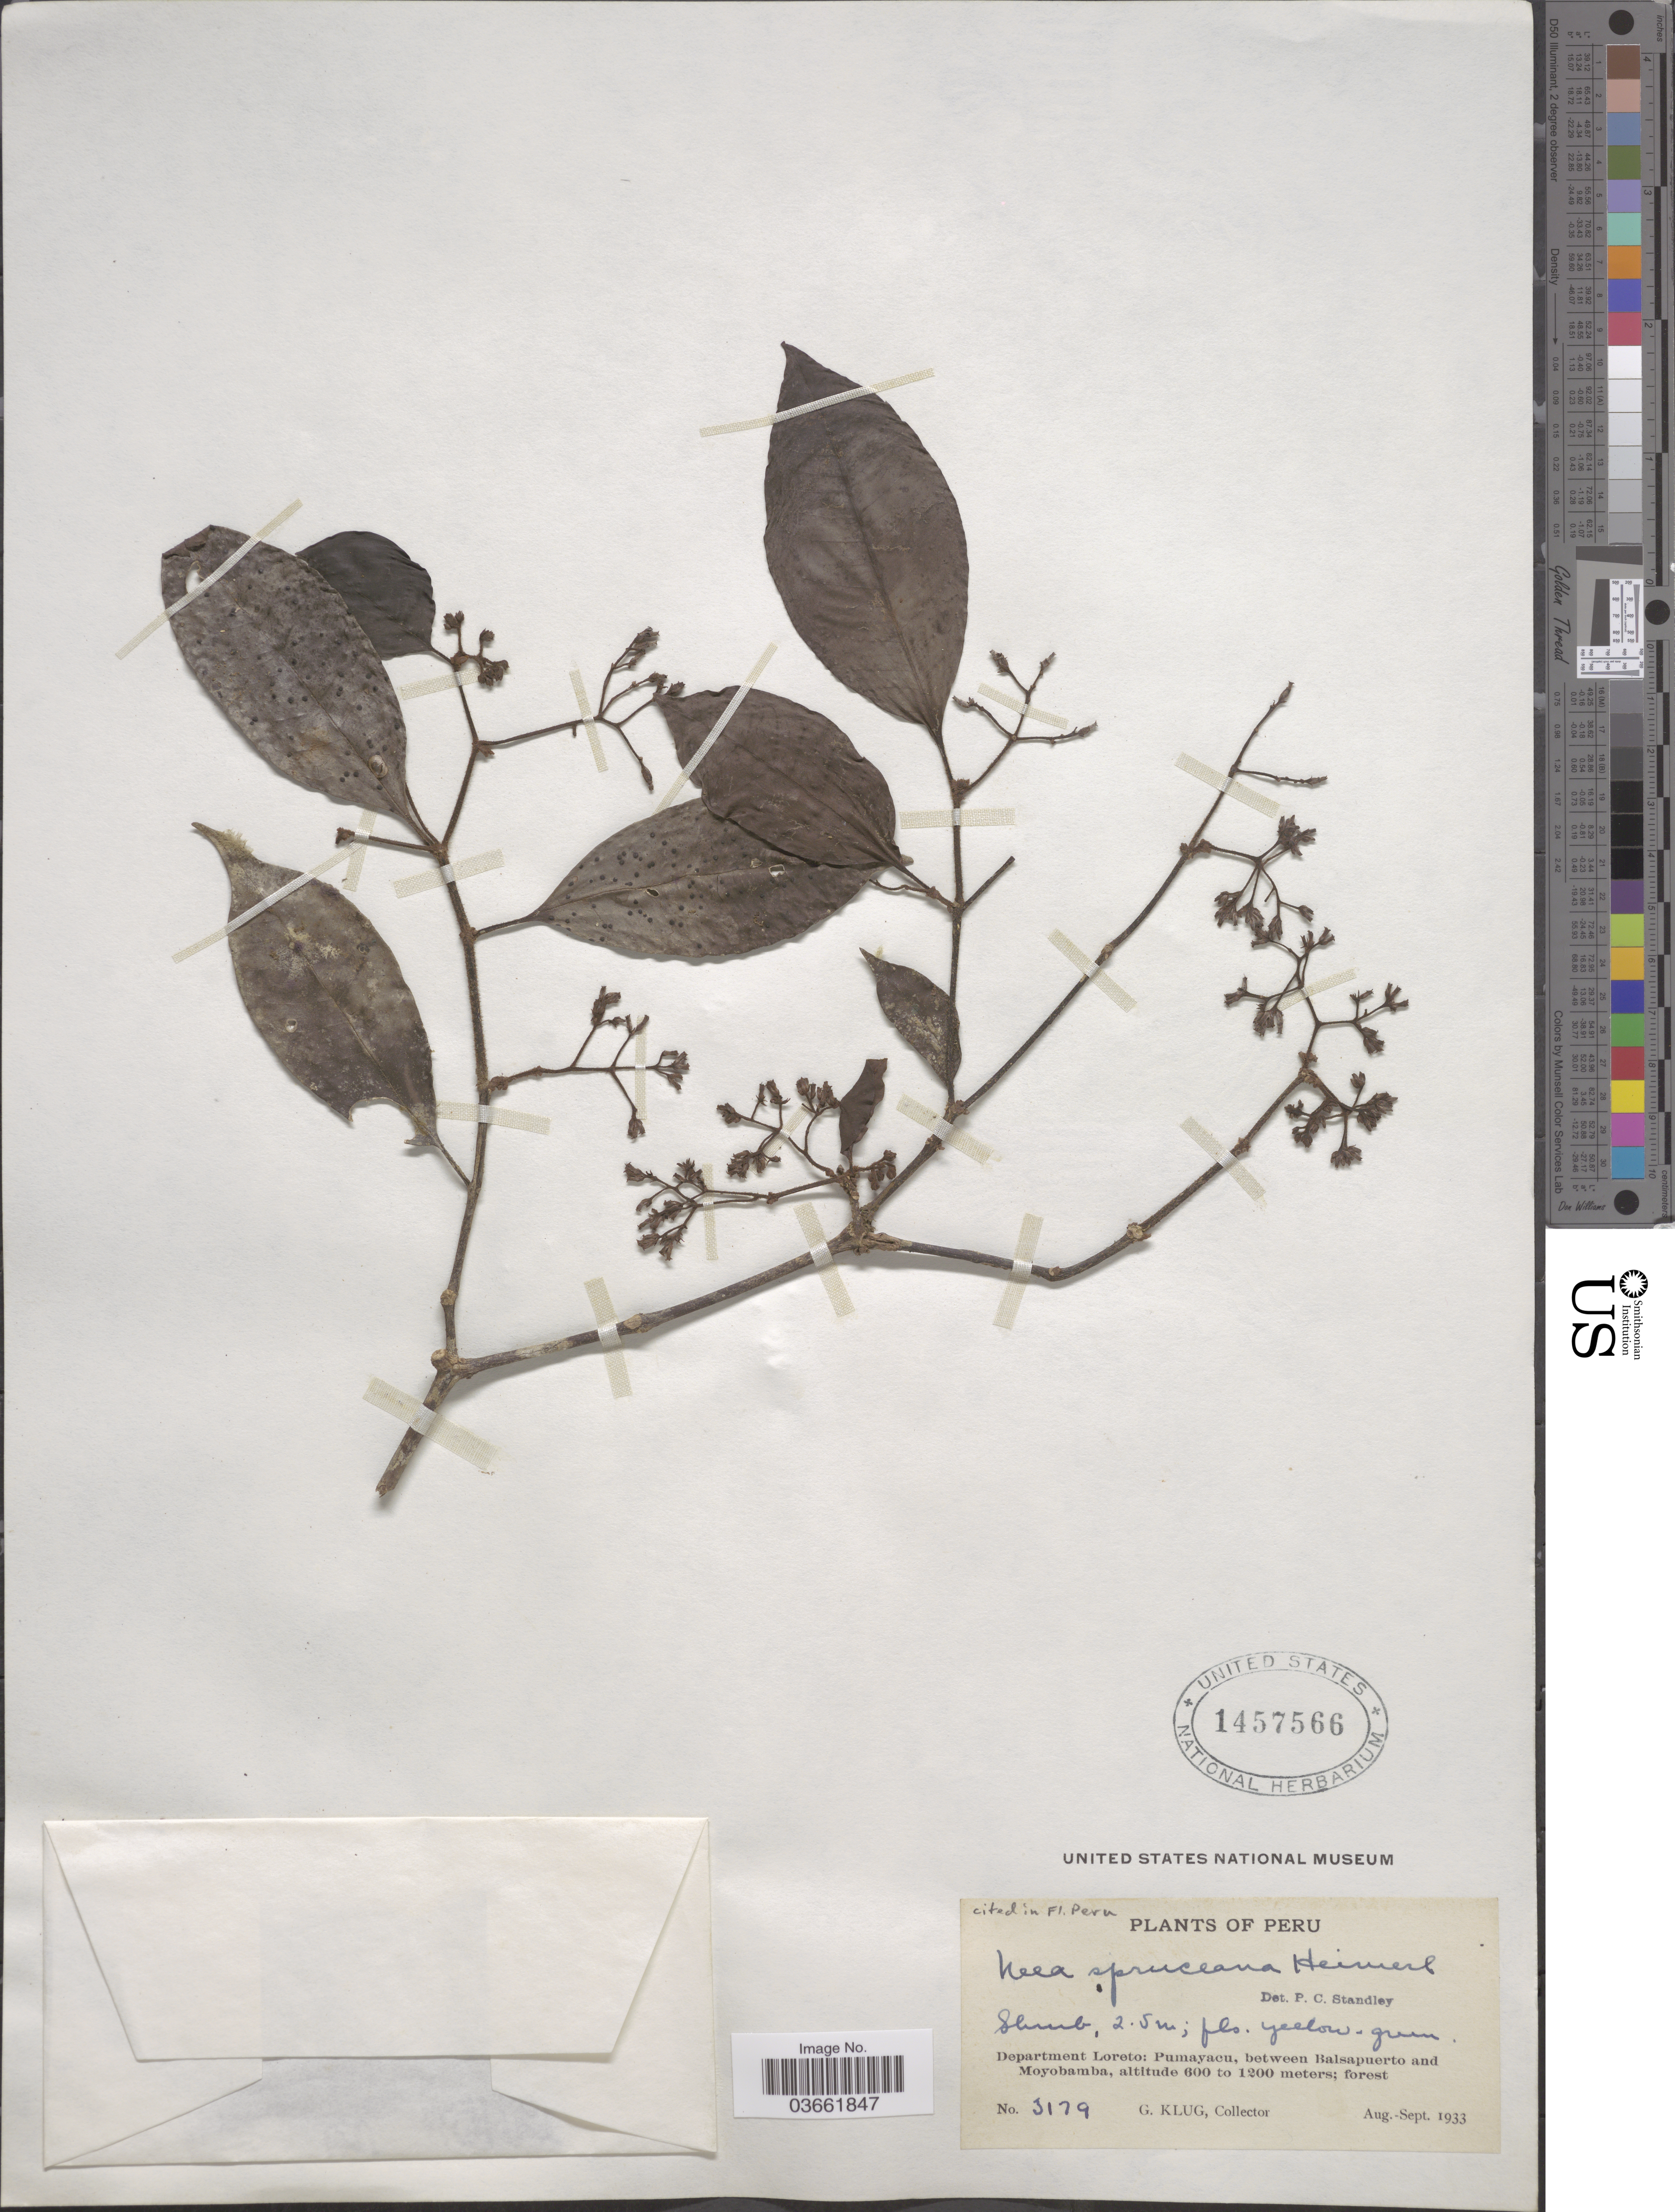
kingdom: Plantae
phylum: Tracheophyta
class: Magnoliopsida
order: Caryophyllales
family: Nyctaginaceae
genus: Neea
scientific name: Neea spruceana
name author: Heimerl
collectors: G. Klug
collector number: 3179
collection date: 1933-08/1933-09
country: Peru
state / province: Loreto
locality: Department Loreto: Pumayacu, between Balsapuerto and Moyobamba.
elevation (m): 600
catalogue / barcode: US 1457566